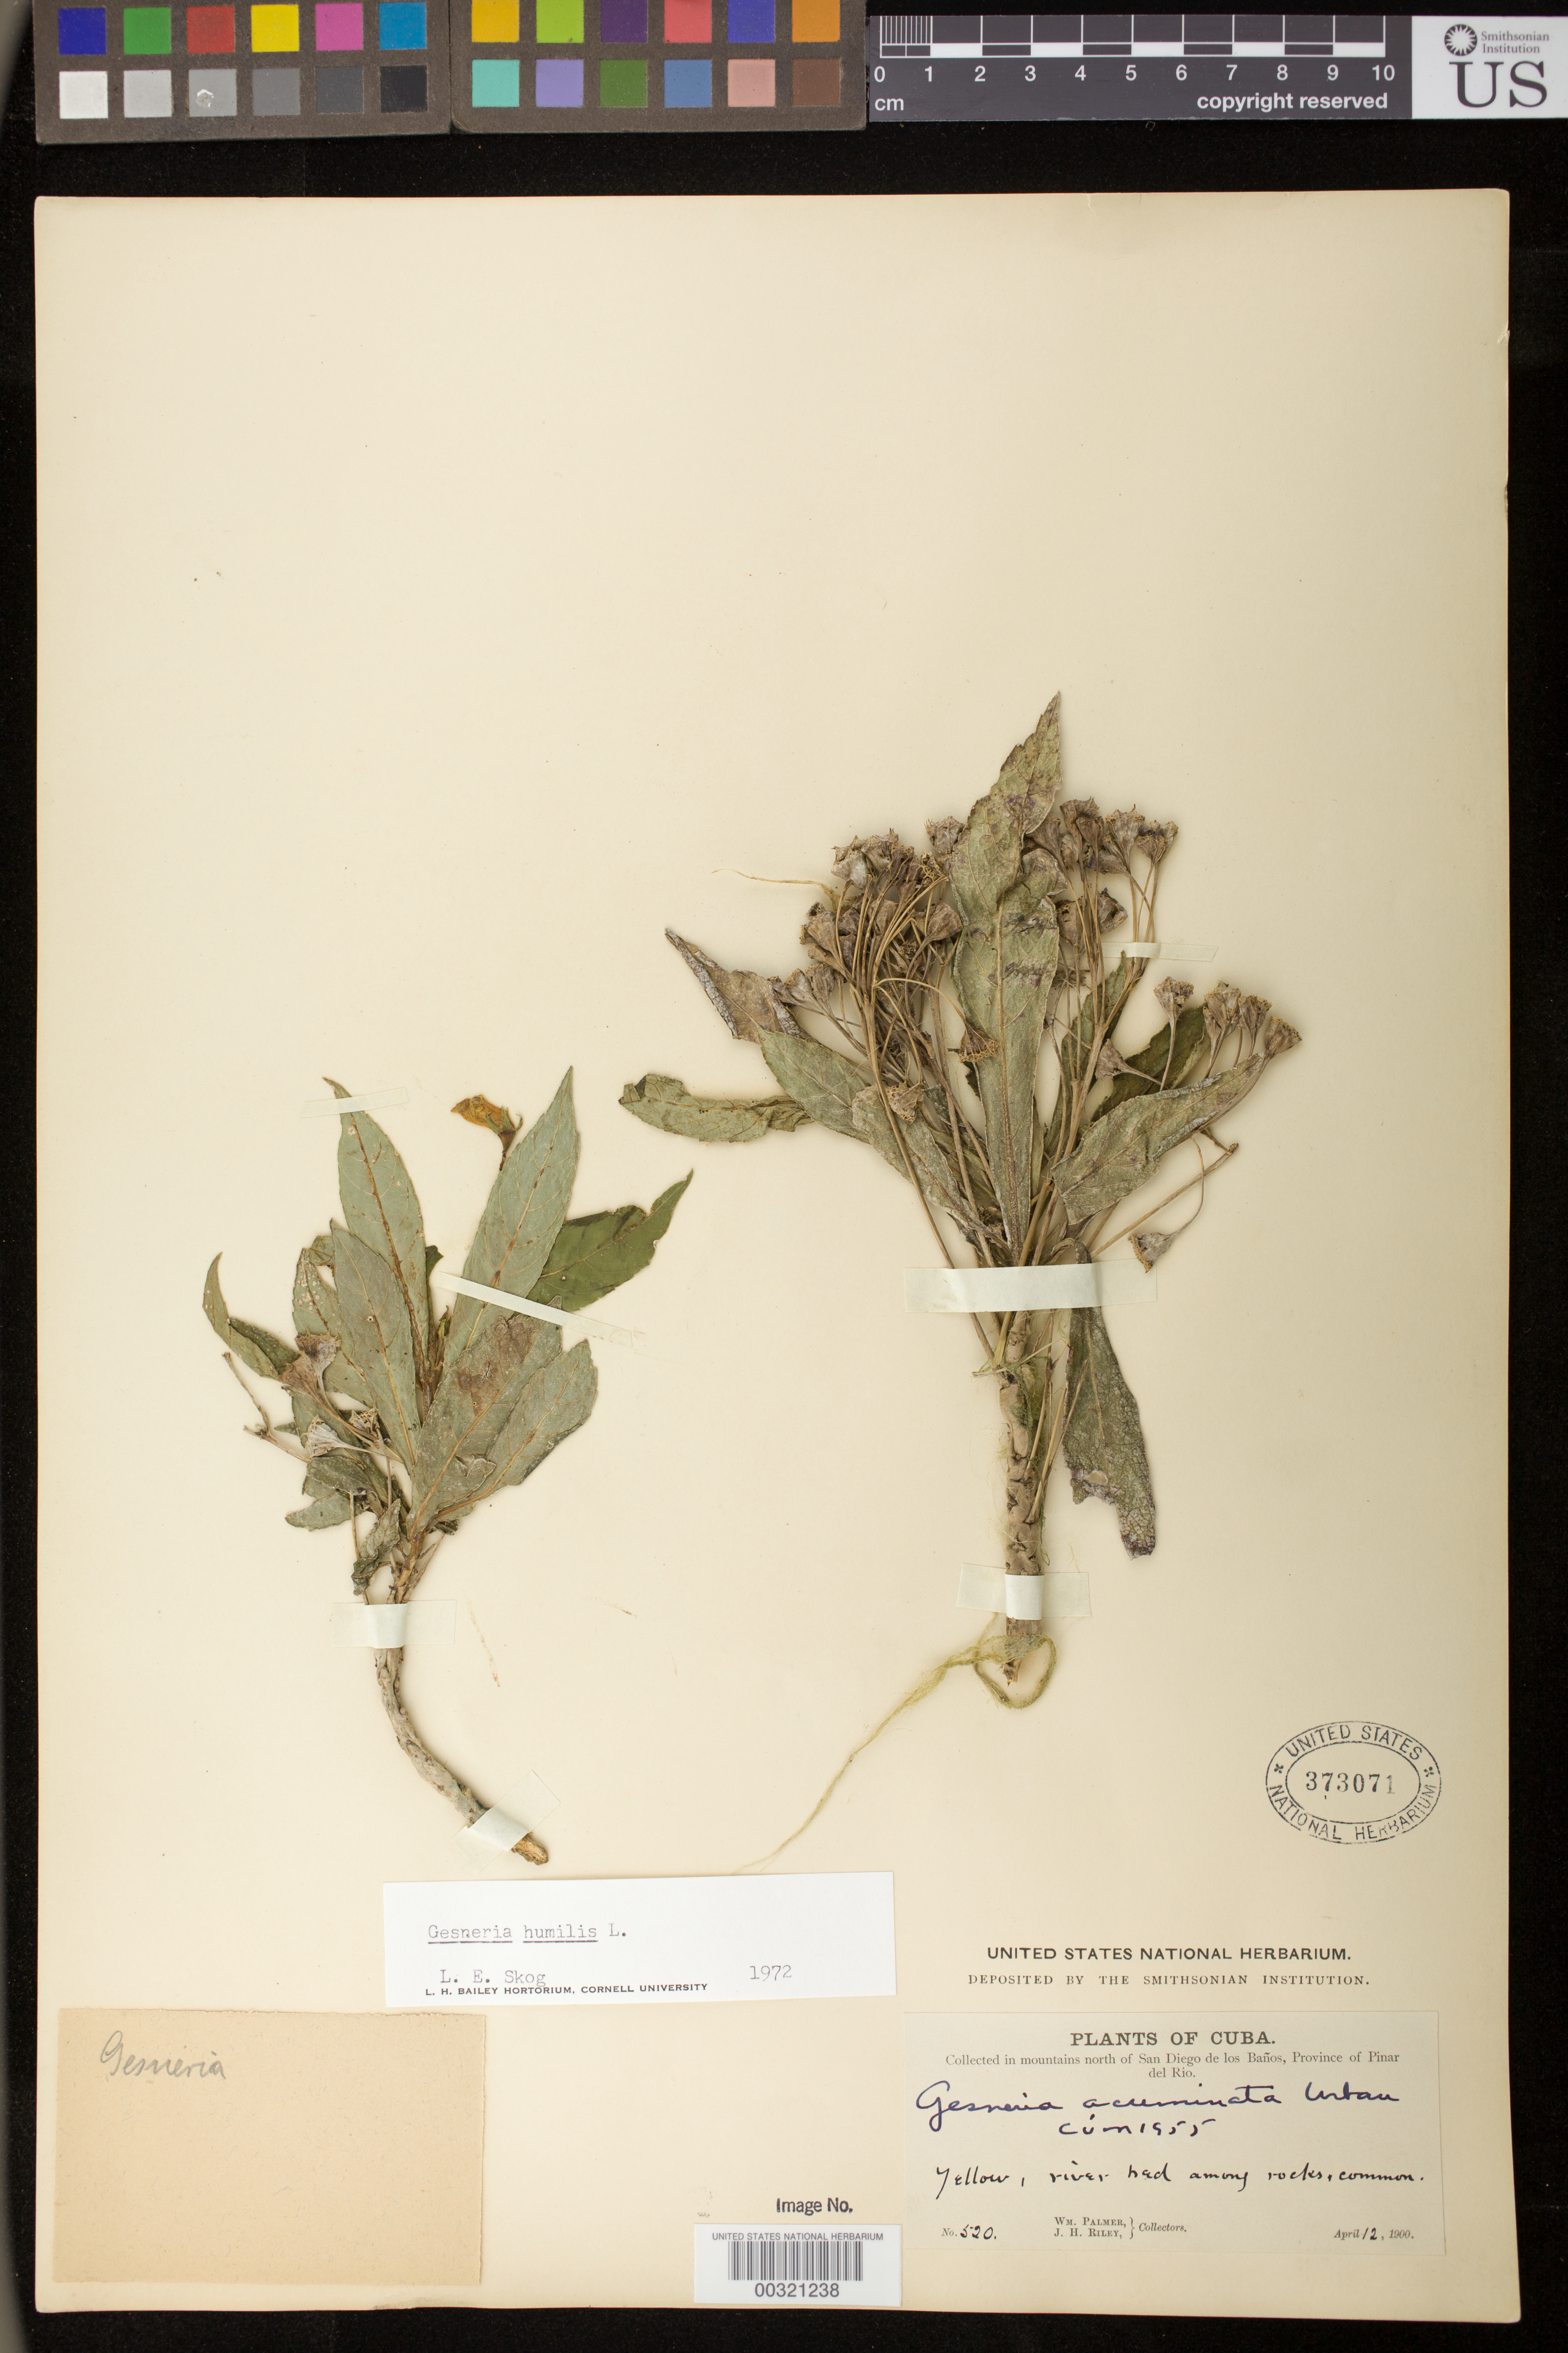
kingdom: Plantae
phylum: Tracheophyta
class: Magnoliopsida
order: Lamiales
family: Gesneriaceae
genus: Gesneria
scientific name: Gesneria humilis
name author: L.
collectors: W. Palmer & J. H. Riley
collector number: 520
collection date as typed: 12 Apr 1900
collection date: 1900-04-12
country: Cuba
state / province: Pinar del Rio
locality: N of San Diego de los Baños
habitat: In mountains, river bed among rocks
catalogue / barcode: US 373071